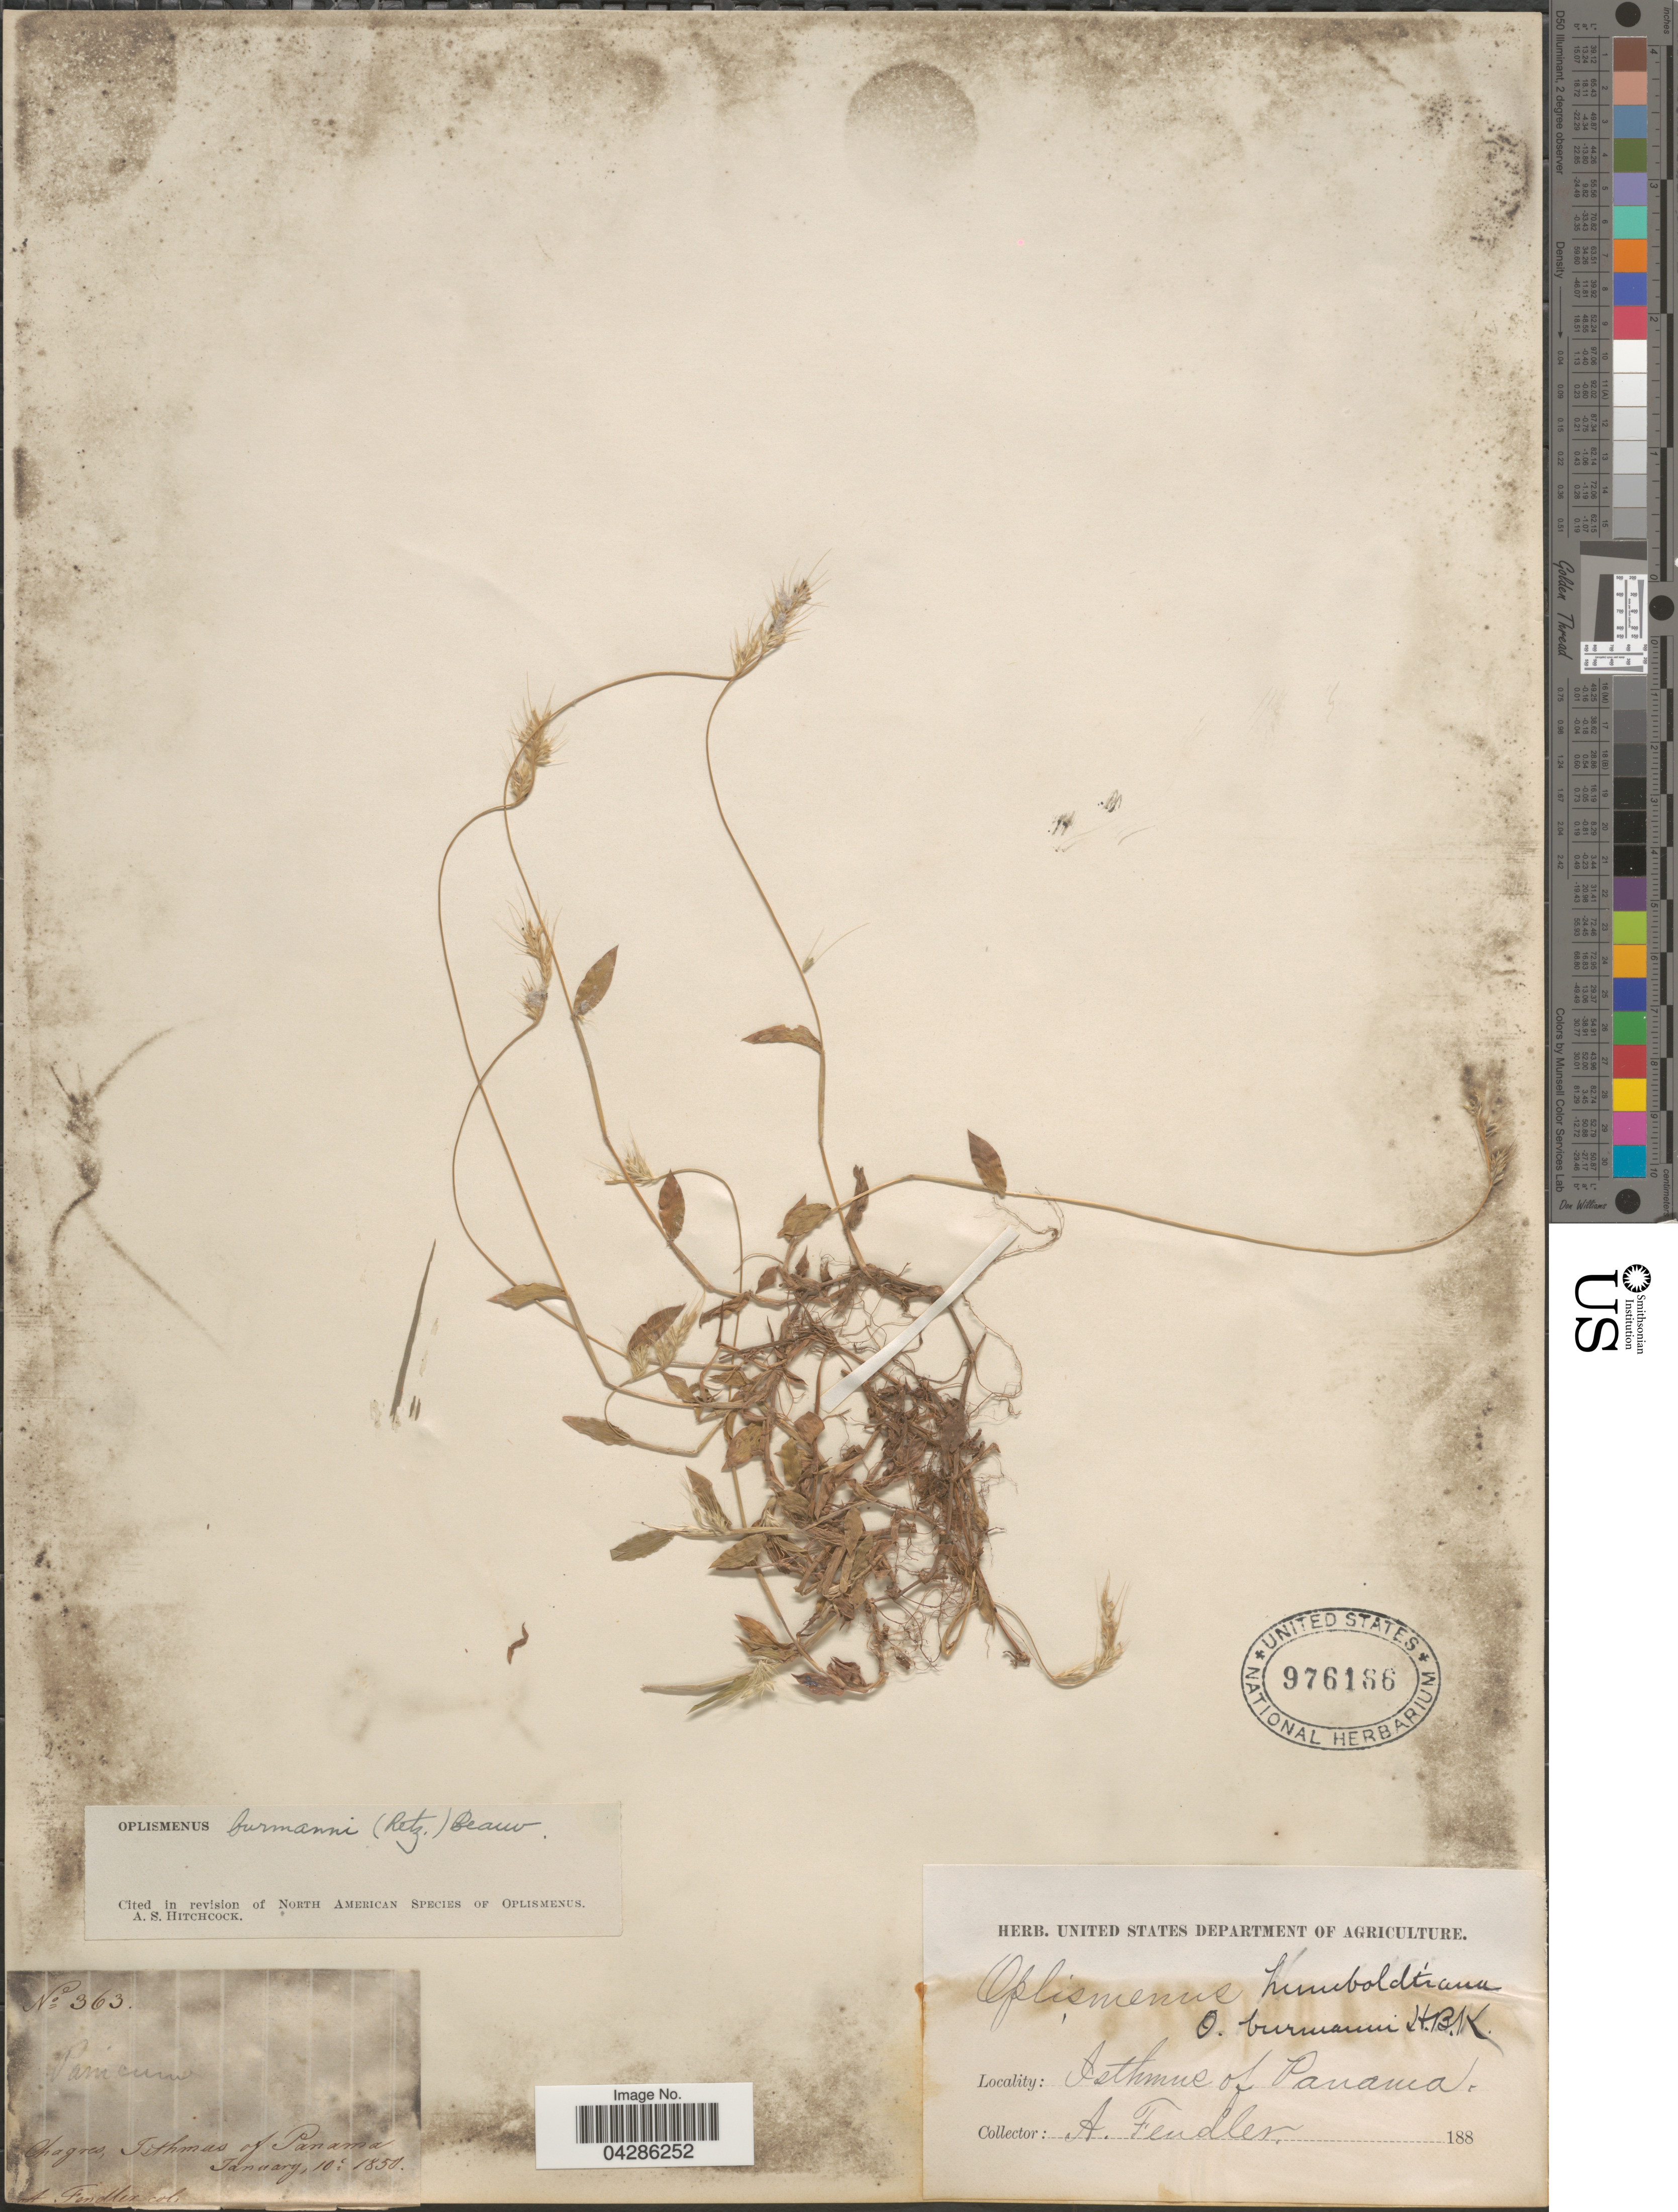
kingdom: Plantae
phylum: Tracheophyta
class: Liliopsida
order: Poales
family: Poaceae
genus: Oplismenus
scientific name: Oplismenus burmannii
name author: (Retz.) P. Beauv.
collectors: A. Fendler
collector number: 363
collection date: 1850-01-10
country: Panama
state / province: Panamá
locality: Chagres, Isthmus of Panama.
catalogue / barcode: US 976166